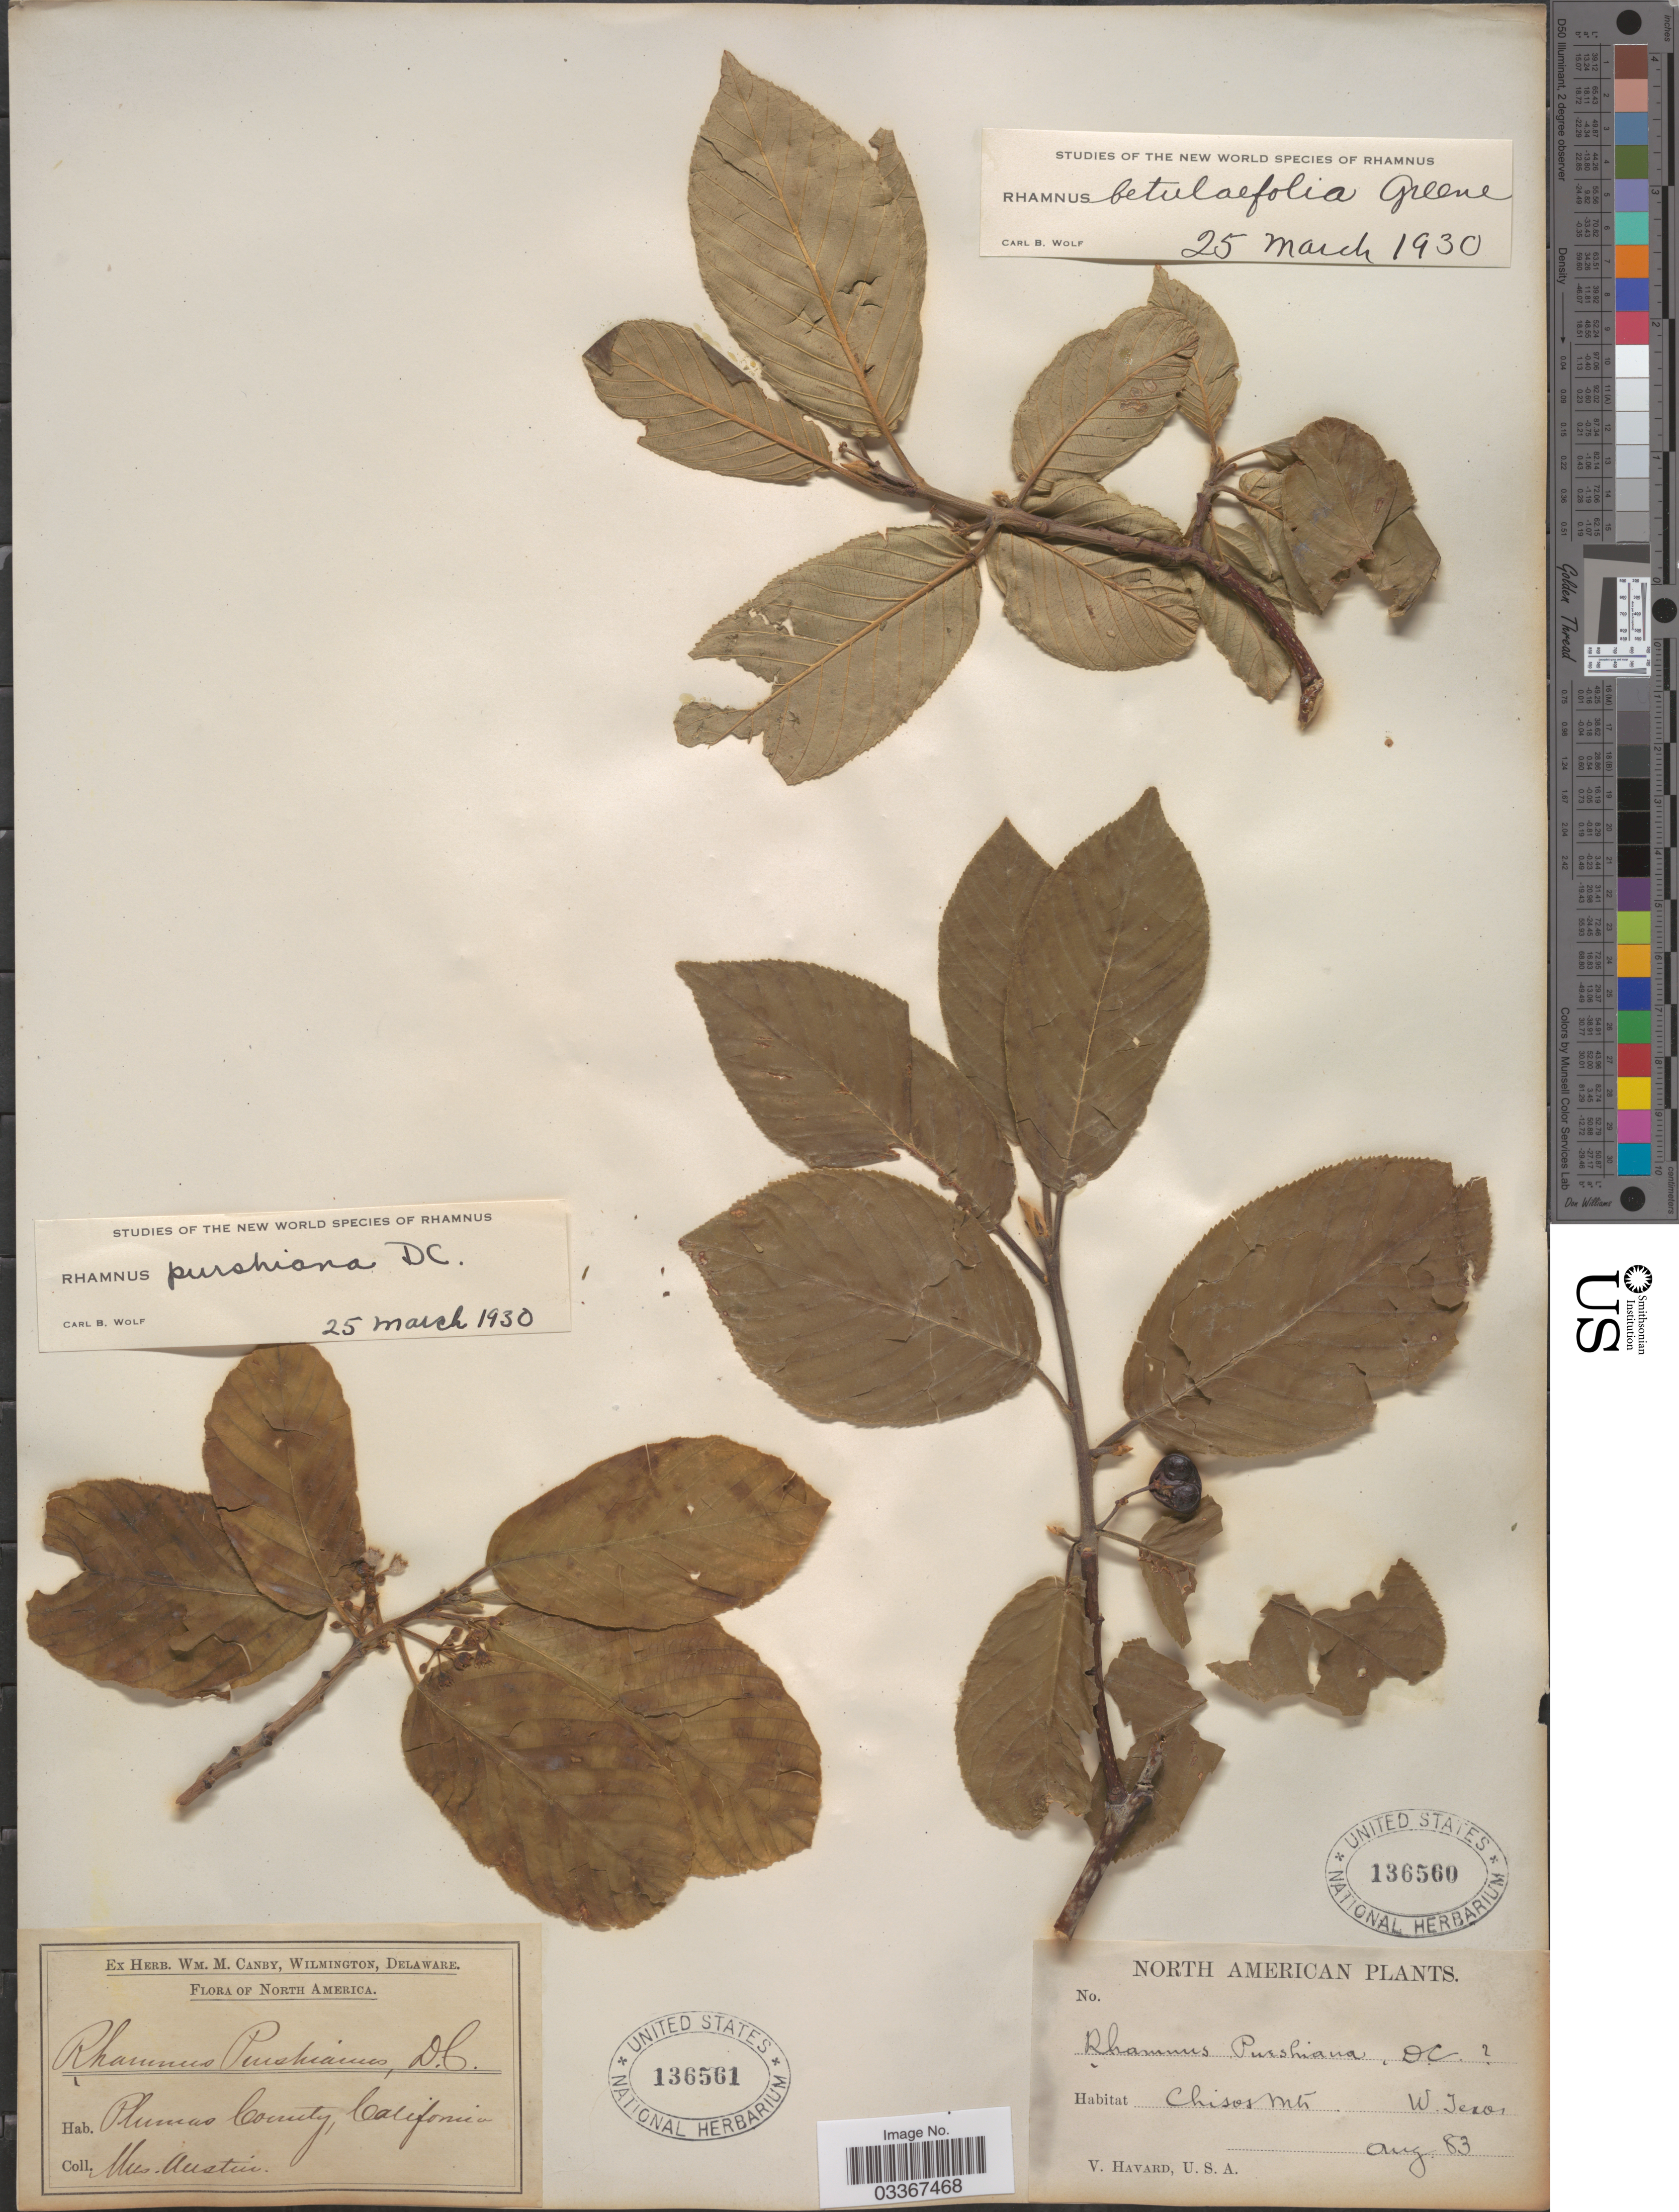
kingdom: Plantae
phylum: Tracheophyta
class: Magnoliopsida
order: Rosales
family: Rhamnaceae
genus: Frangula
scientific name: Frangula betulifolia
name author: (Greene) Grubov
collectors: V. Havard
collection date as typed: Transcribed d/m/y: /8/83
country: United States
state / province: Texas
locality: Chisos Mts. W. Texas.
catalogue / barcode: US 136560